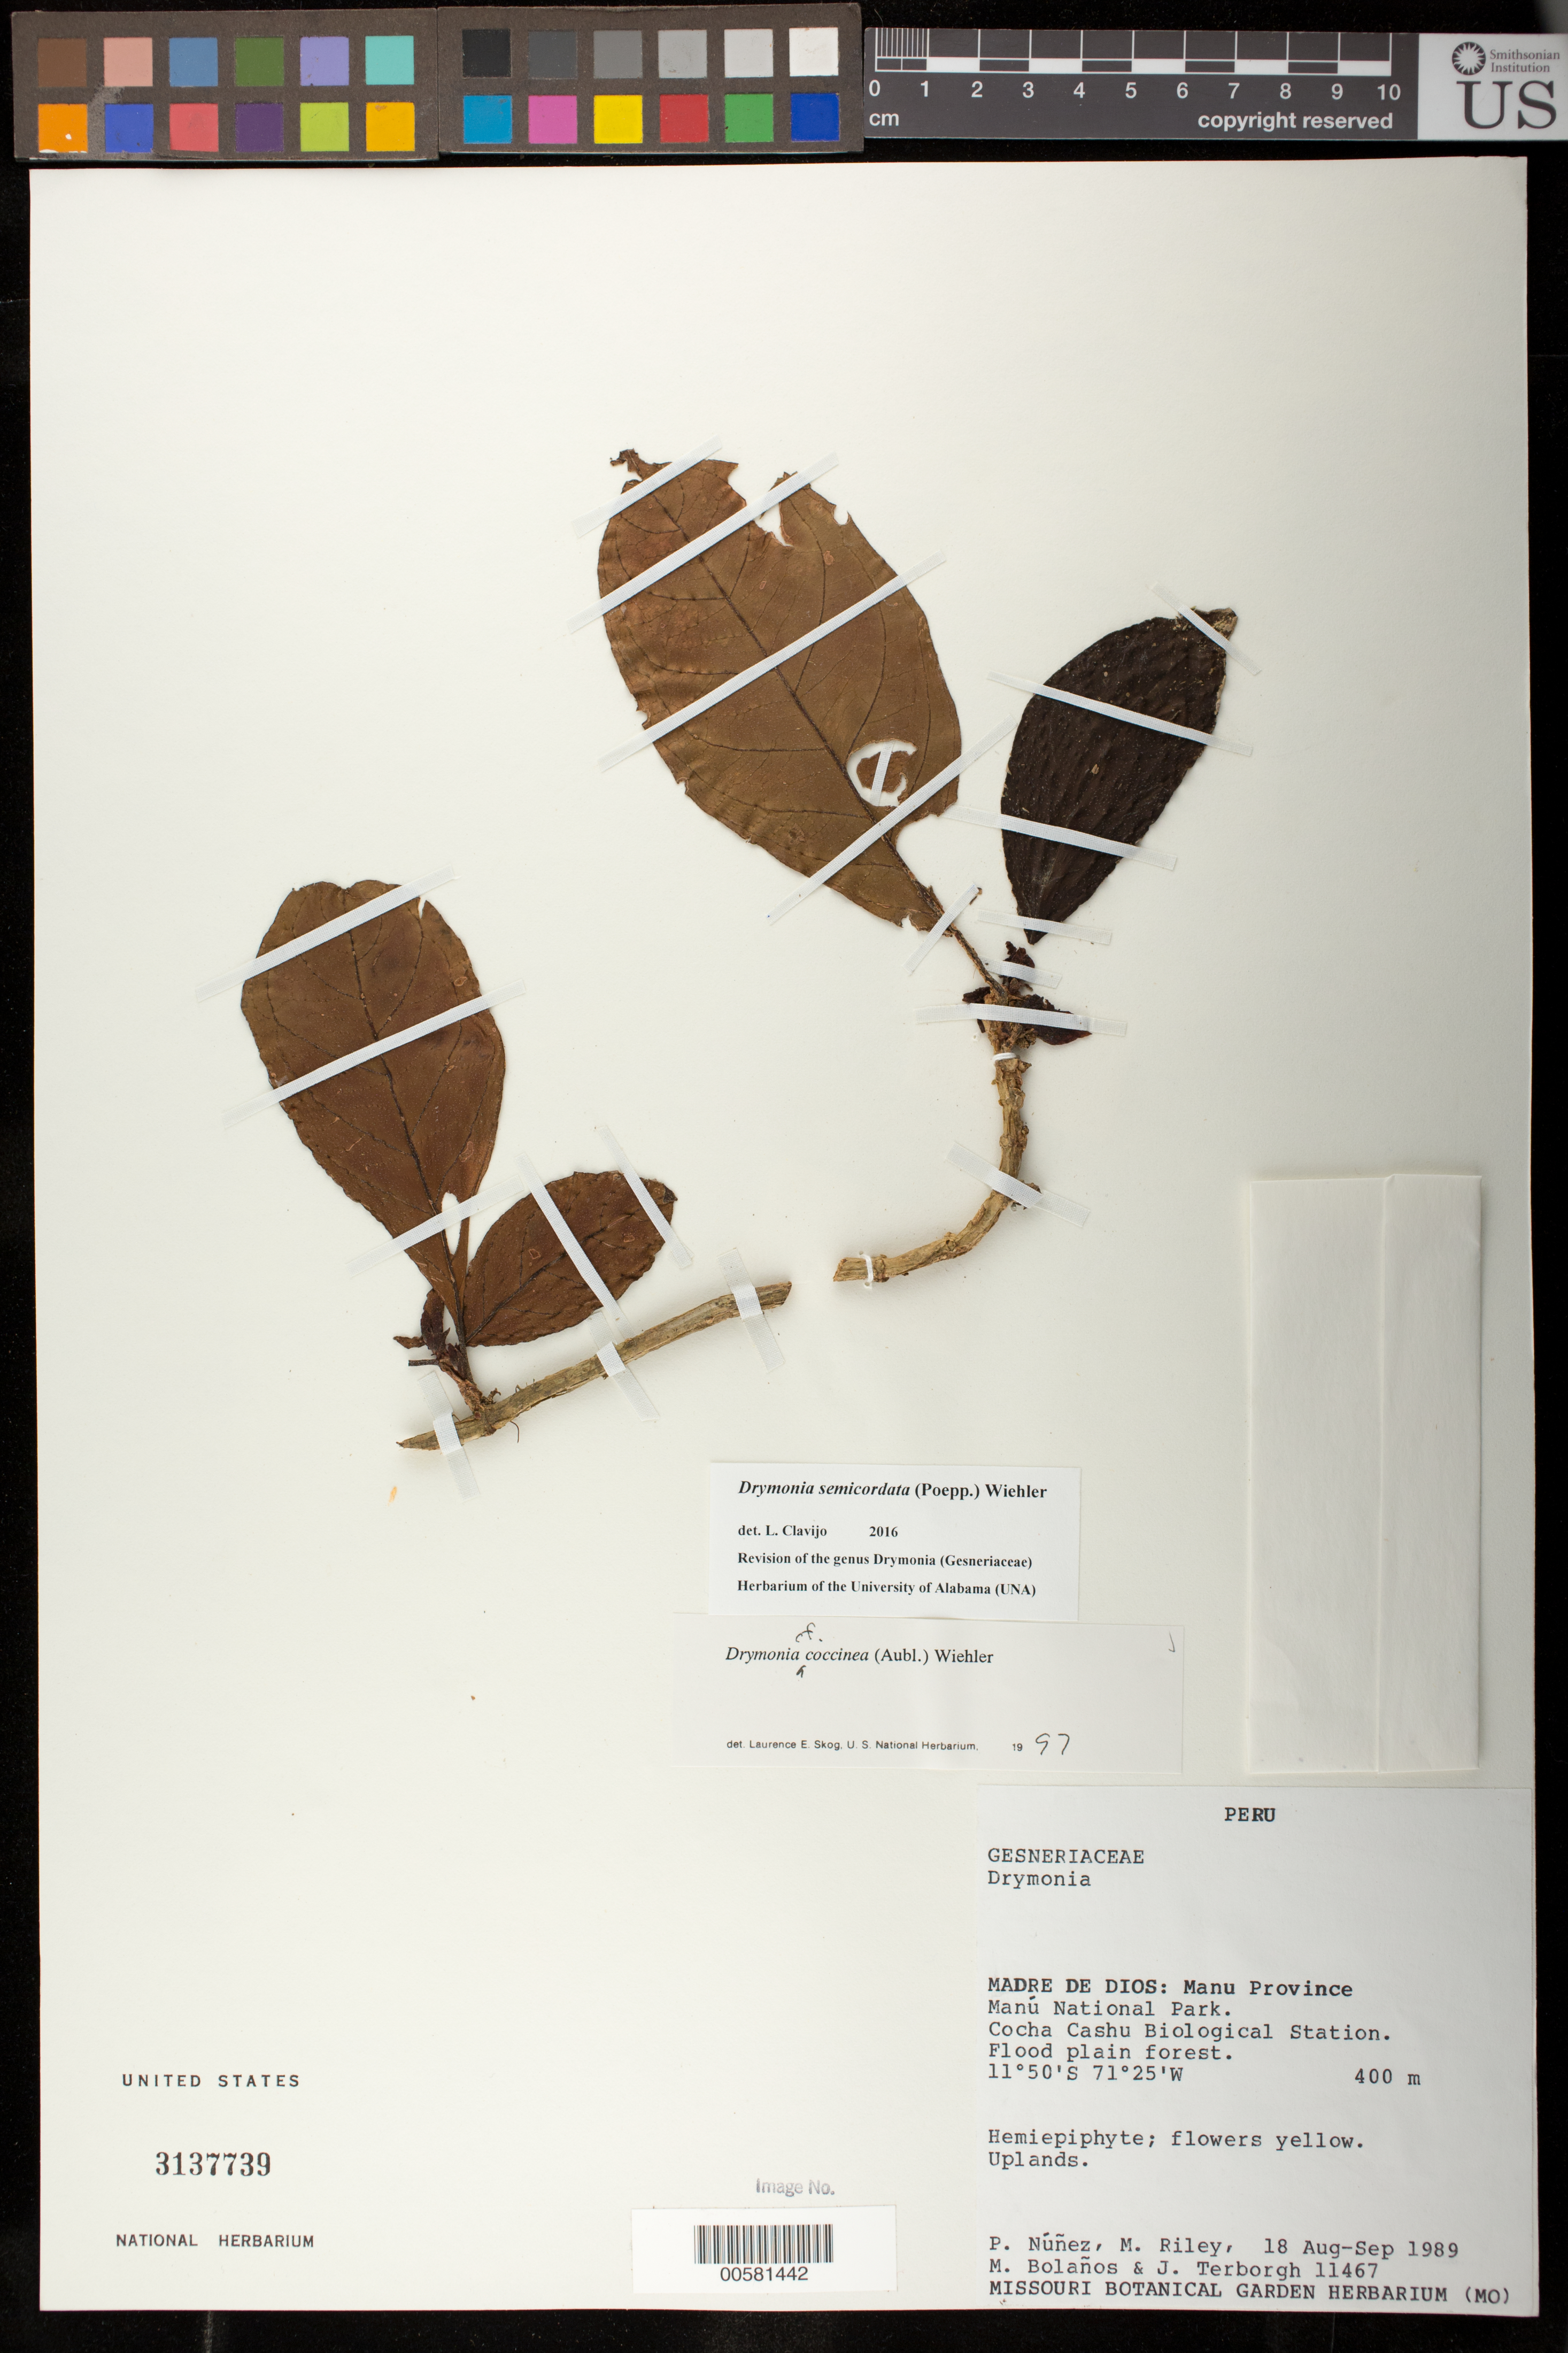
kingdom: Plantae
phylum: Tracheophyta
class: Magnoliopsida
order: Lamiales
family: Gesneriaceae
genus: Drymonia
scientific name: Drymonia semicordata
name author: (Poepp.) Wiehler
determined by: Clavijo, L.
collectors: P. Núñez V. & et al.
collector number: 11467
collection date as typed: Aug-Sep 1989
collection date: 1989-08/1989-09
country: Peru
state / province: Madre de Dios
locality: Prov. Manu; Manú National Park, Cocha Cashu Biological Station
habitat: Flood plain forest; uplands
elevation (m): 400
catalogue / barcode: US 3137739